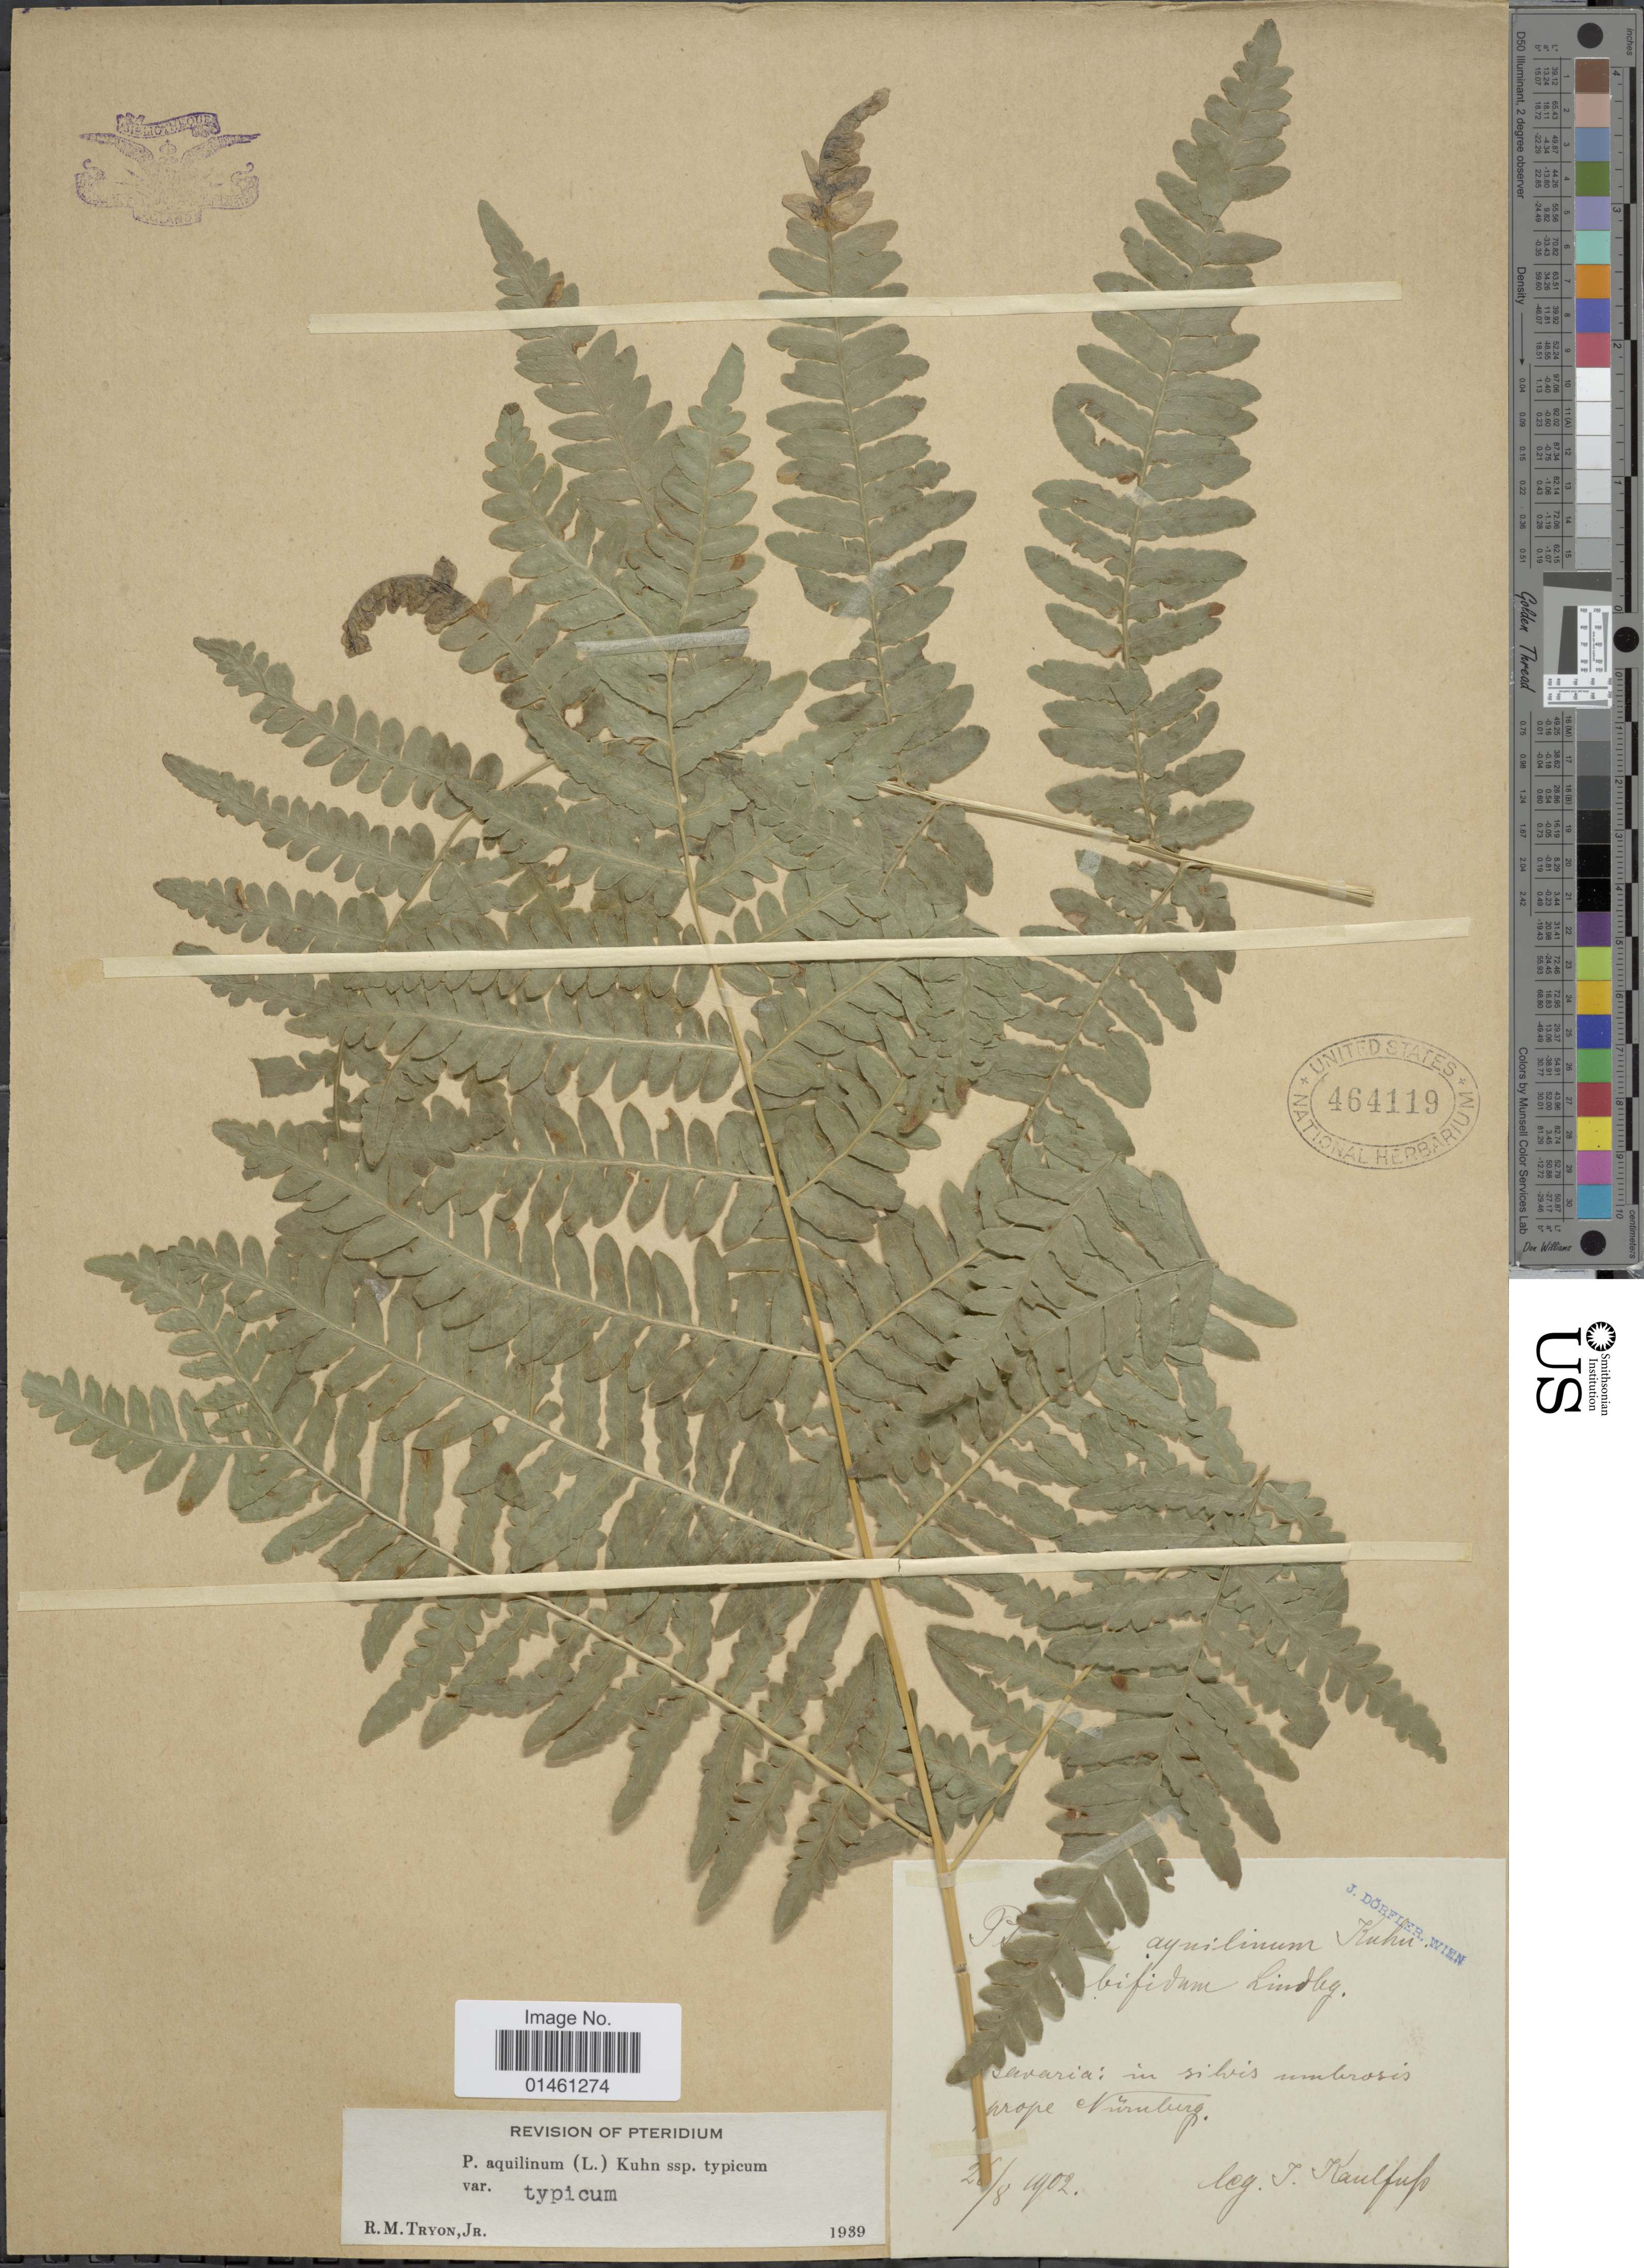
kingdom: Plantae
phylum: Tracheophyta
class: Polypodiopsida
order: Polypodiales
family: Dennstaedtiaceae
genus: Pteridium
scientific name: Pteridium aquilinum var. typicum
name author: R.M. Tryon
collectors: T. Kaulfup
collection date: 1902-08-26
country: Germany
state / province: Bayern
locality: Bavaria: in silvis umbrosis prope Nünburg [interpreted]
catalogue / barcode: US 464119